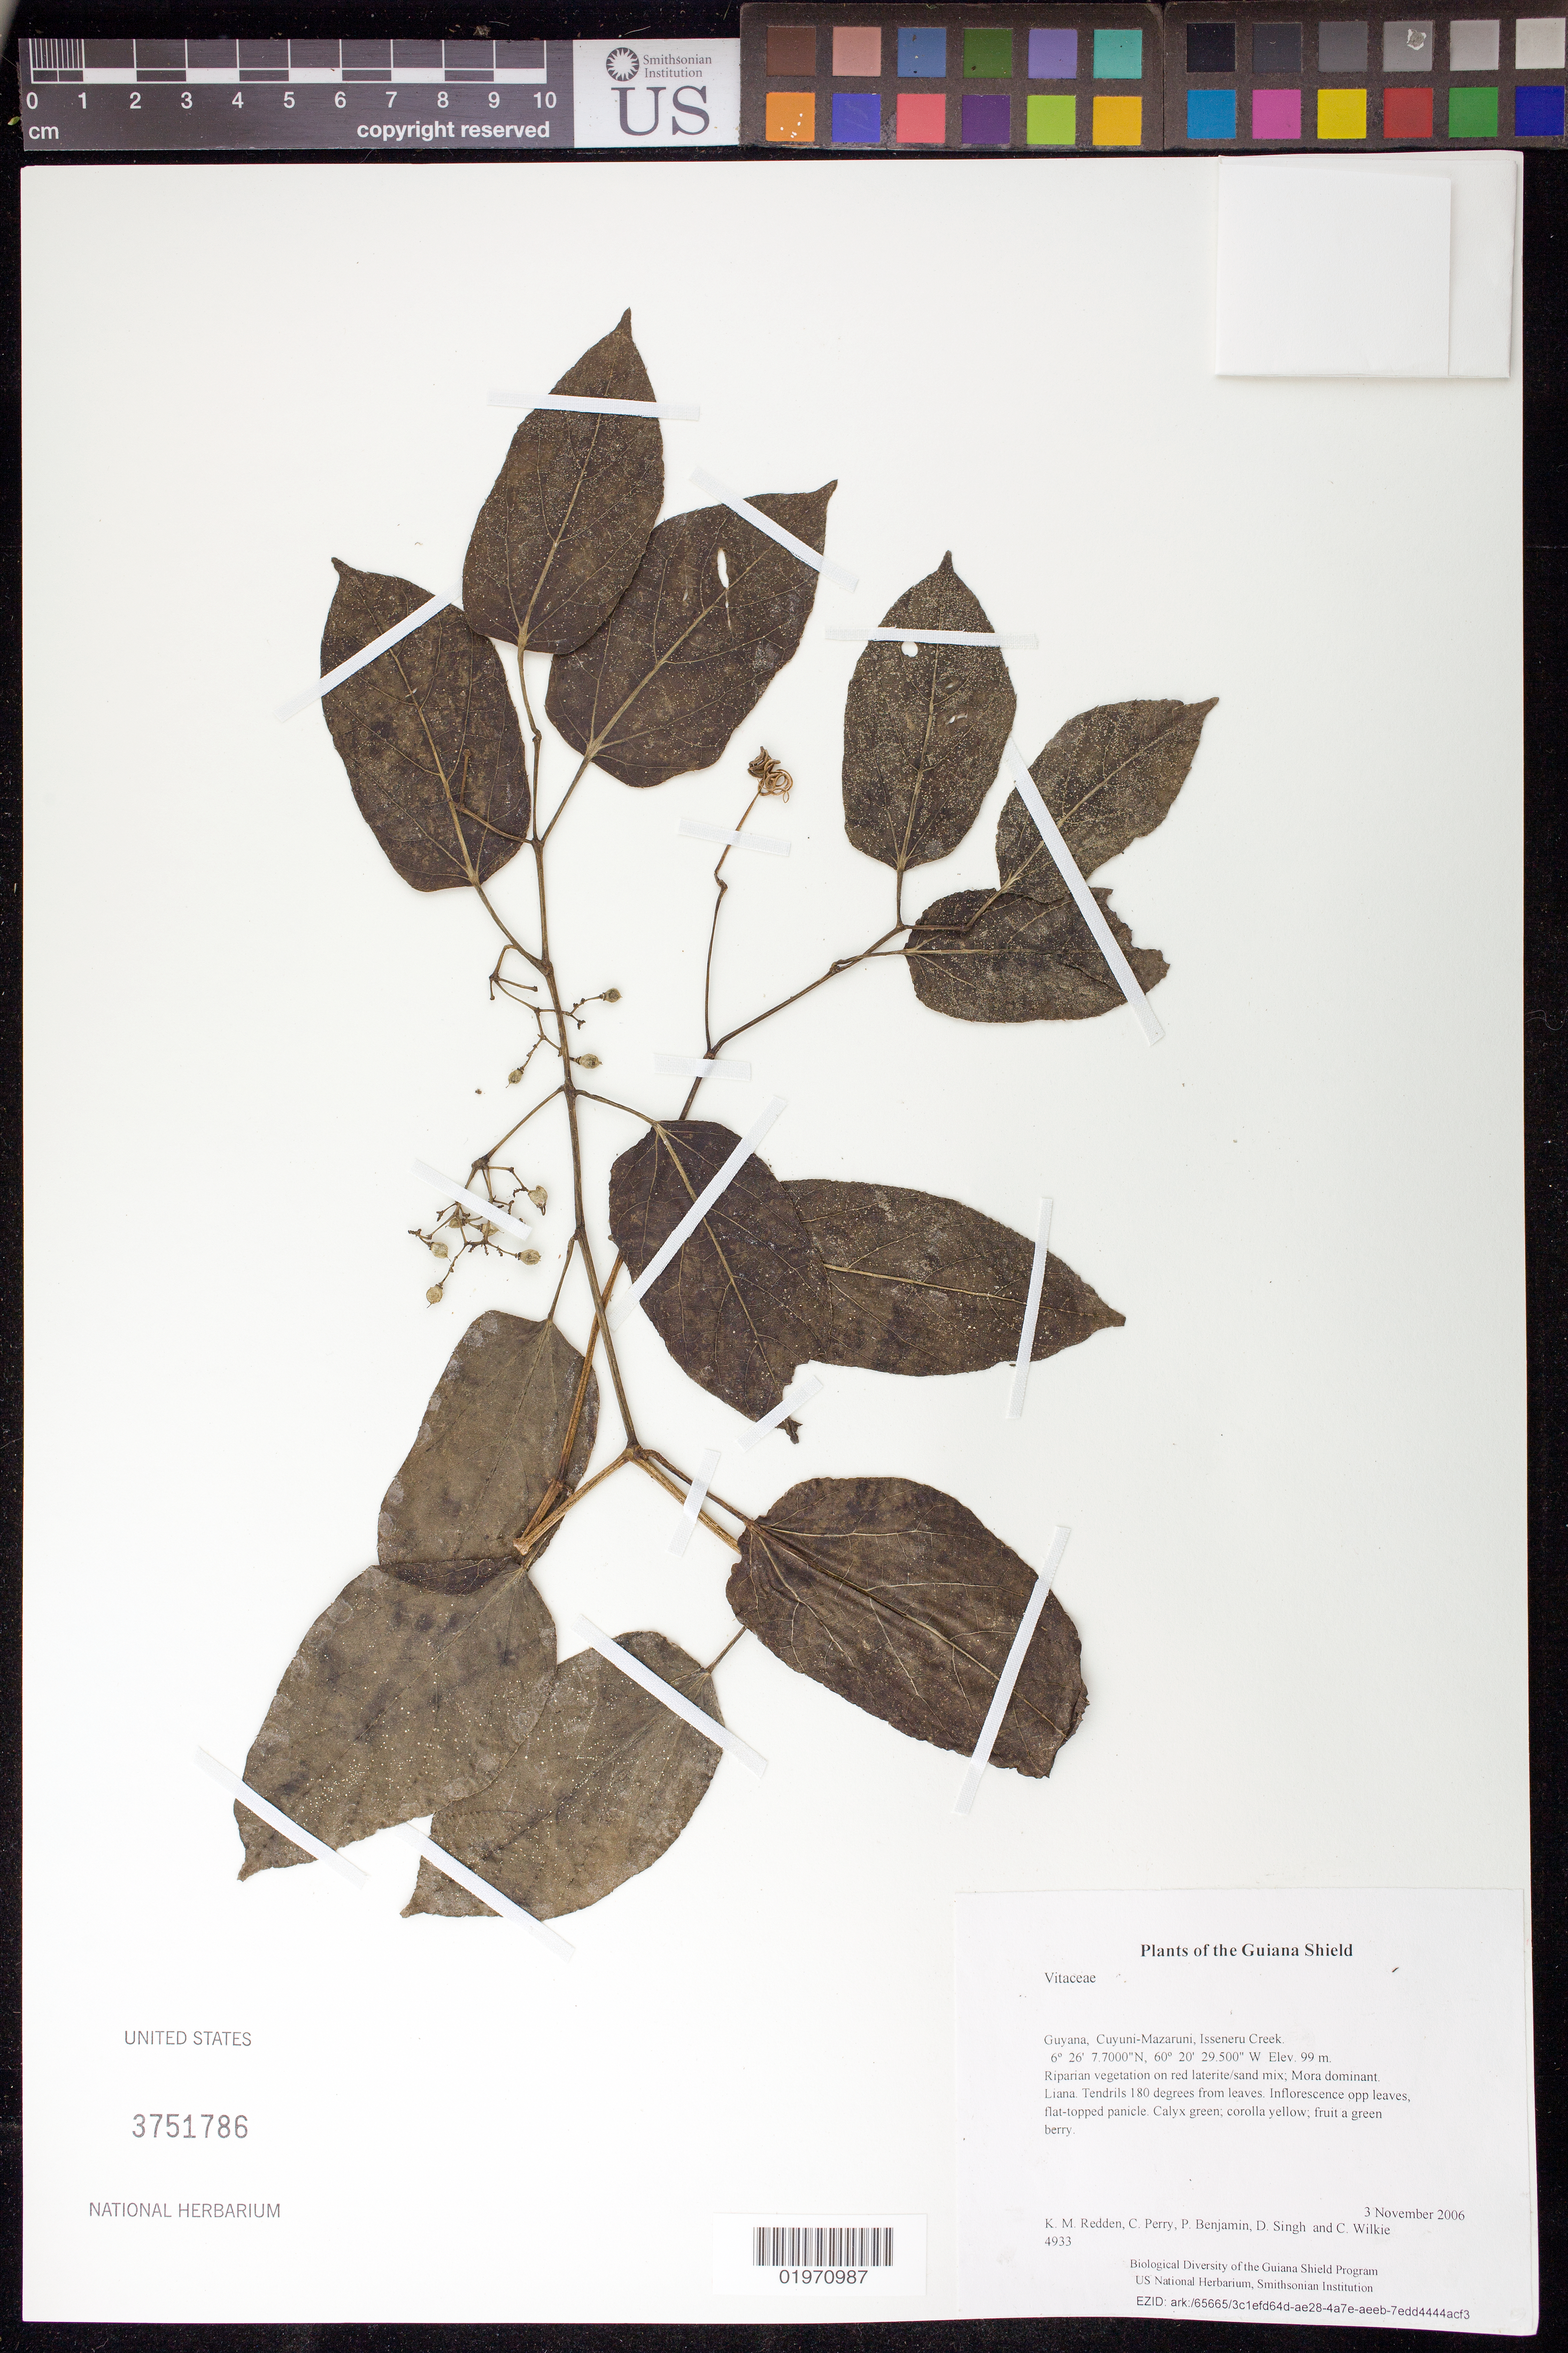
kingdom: Plantae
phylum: Tracheophyta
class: Magnoliopsida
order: Vitales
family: Vitaceae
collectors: K. M. Redden, C. Perry, P. Benjamin, D. Singh & C. Wilkie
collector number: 4933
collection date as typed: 3 November 2006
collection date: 2006-11-03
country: Guyana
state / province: Cuyuni-Mazaruni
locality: Isseneru Creek.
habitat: Riparian vegetation on red laterite/sand mix; Mora dominant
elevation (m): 99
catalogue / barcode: US 3751786